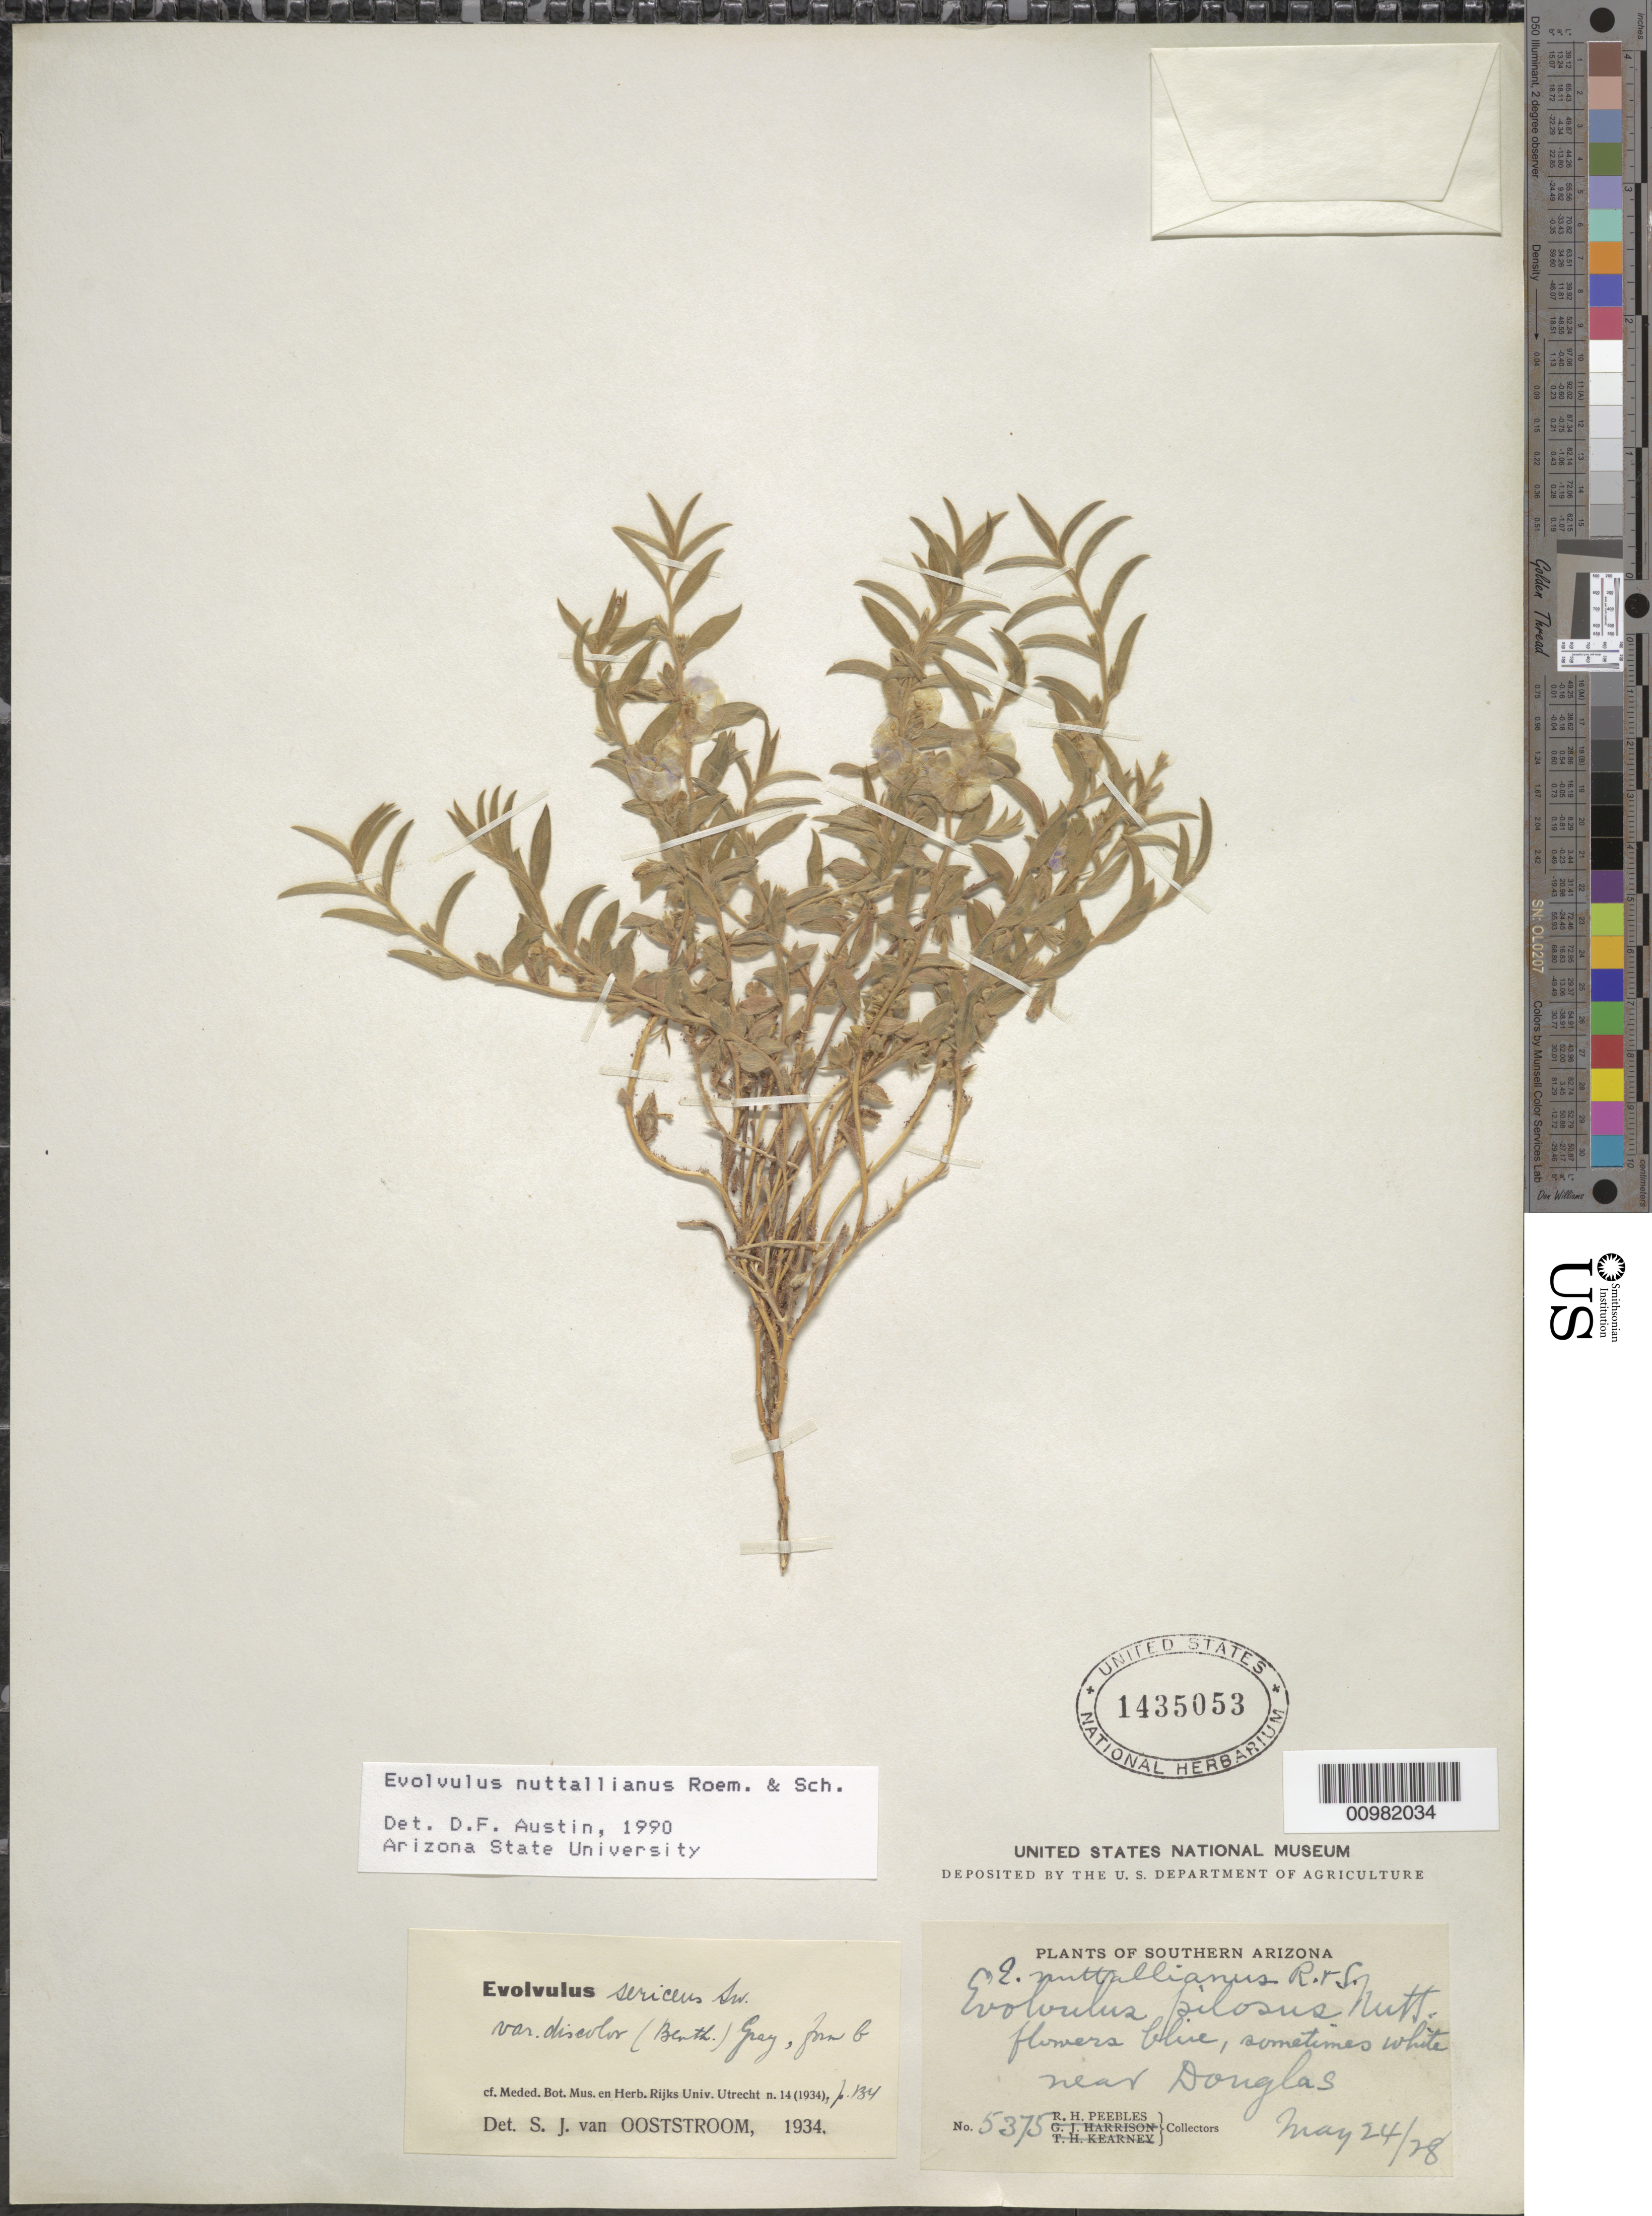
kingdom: Plantae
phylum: Tracheophyta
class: Magnoliopsida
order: Solanales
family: Convolvulaceae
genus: Evolvulus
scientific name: Evolvulus nuttallianus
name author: Roem. & Schult.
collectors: R. H. Peebles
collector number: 5375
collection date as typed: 24 May 1928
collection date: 1928-05-24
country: United States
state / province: Arizona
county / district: Cochise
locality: near Douglas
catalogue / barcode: US 1435053